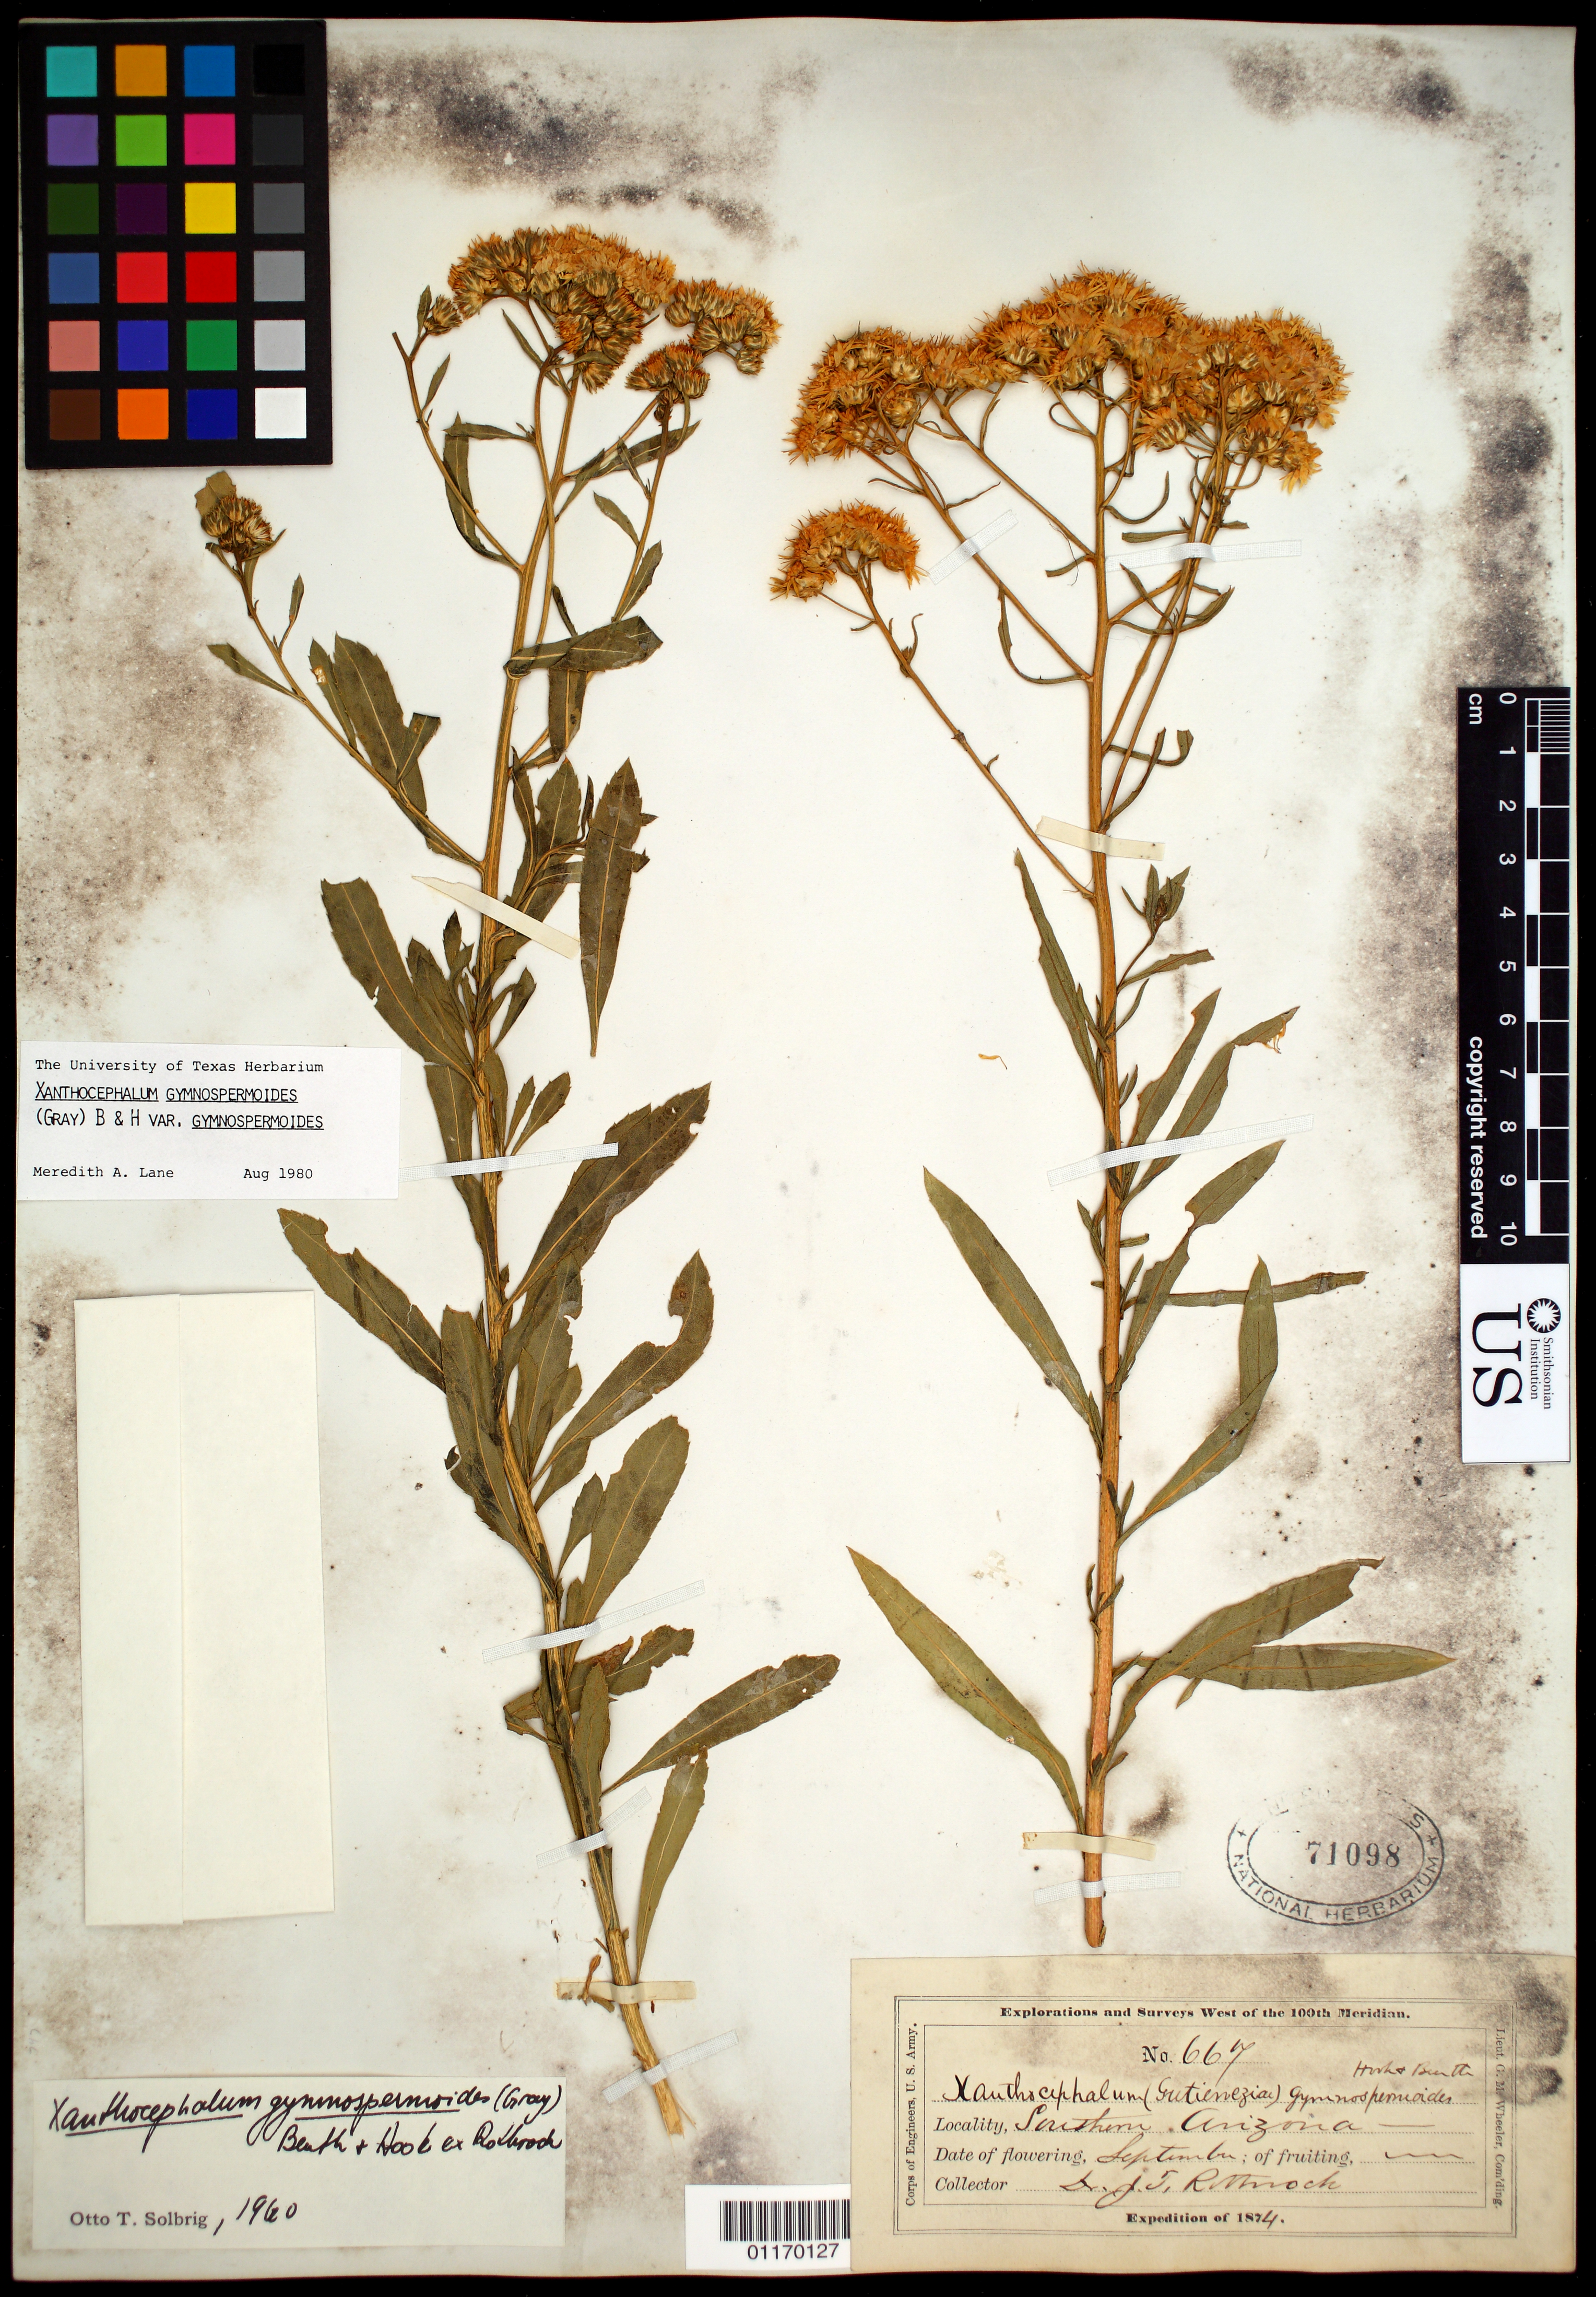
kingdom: Plantae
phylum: Tracheophyta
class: Magnoliopsida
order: Asterales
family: Asteraceae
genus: Xanthocephalum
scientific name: Xanthocephalum gymnospermoides var. gymnospermoides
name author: (A. Gray) Benth. & Hook. f.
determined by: Lane, M. A.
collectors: J. T. Rothrock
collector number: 667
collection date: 1874-09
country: United States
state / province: Arizona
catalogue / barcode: US 71098